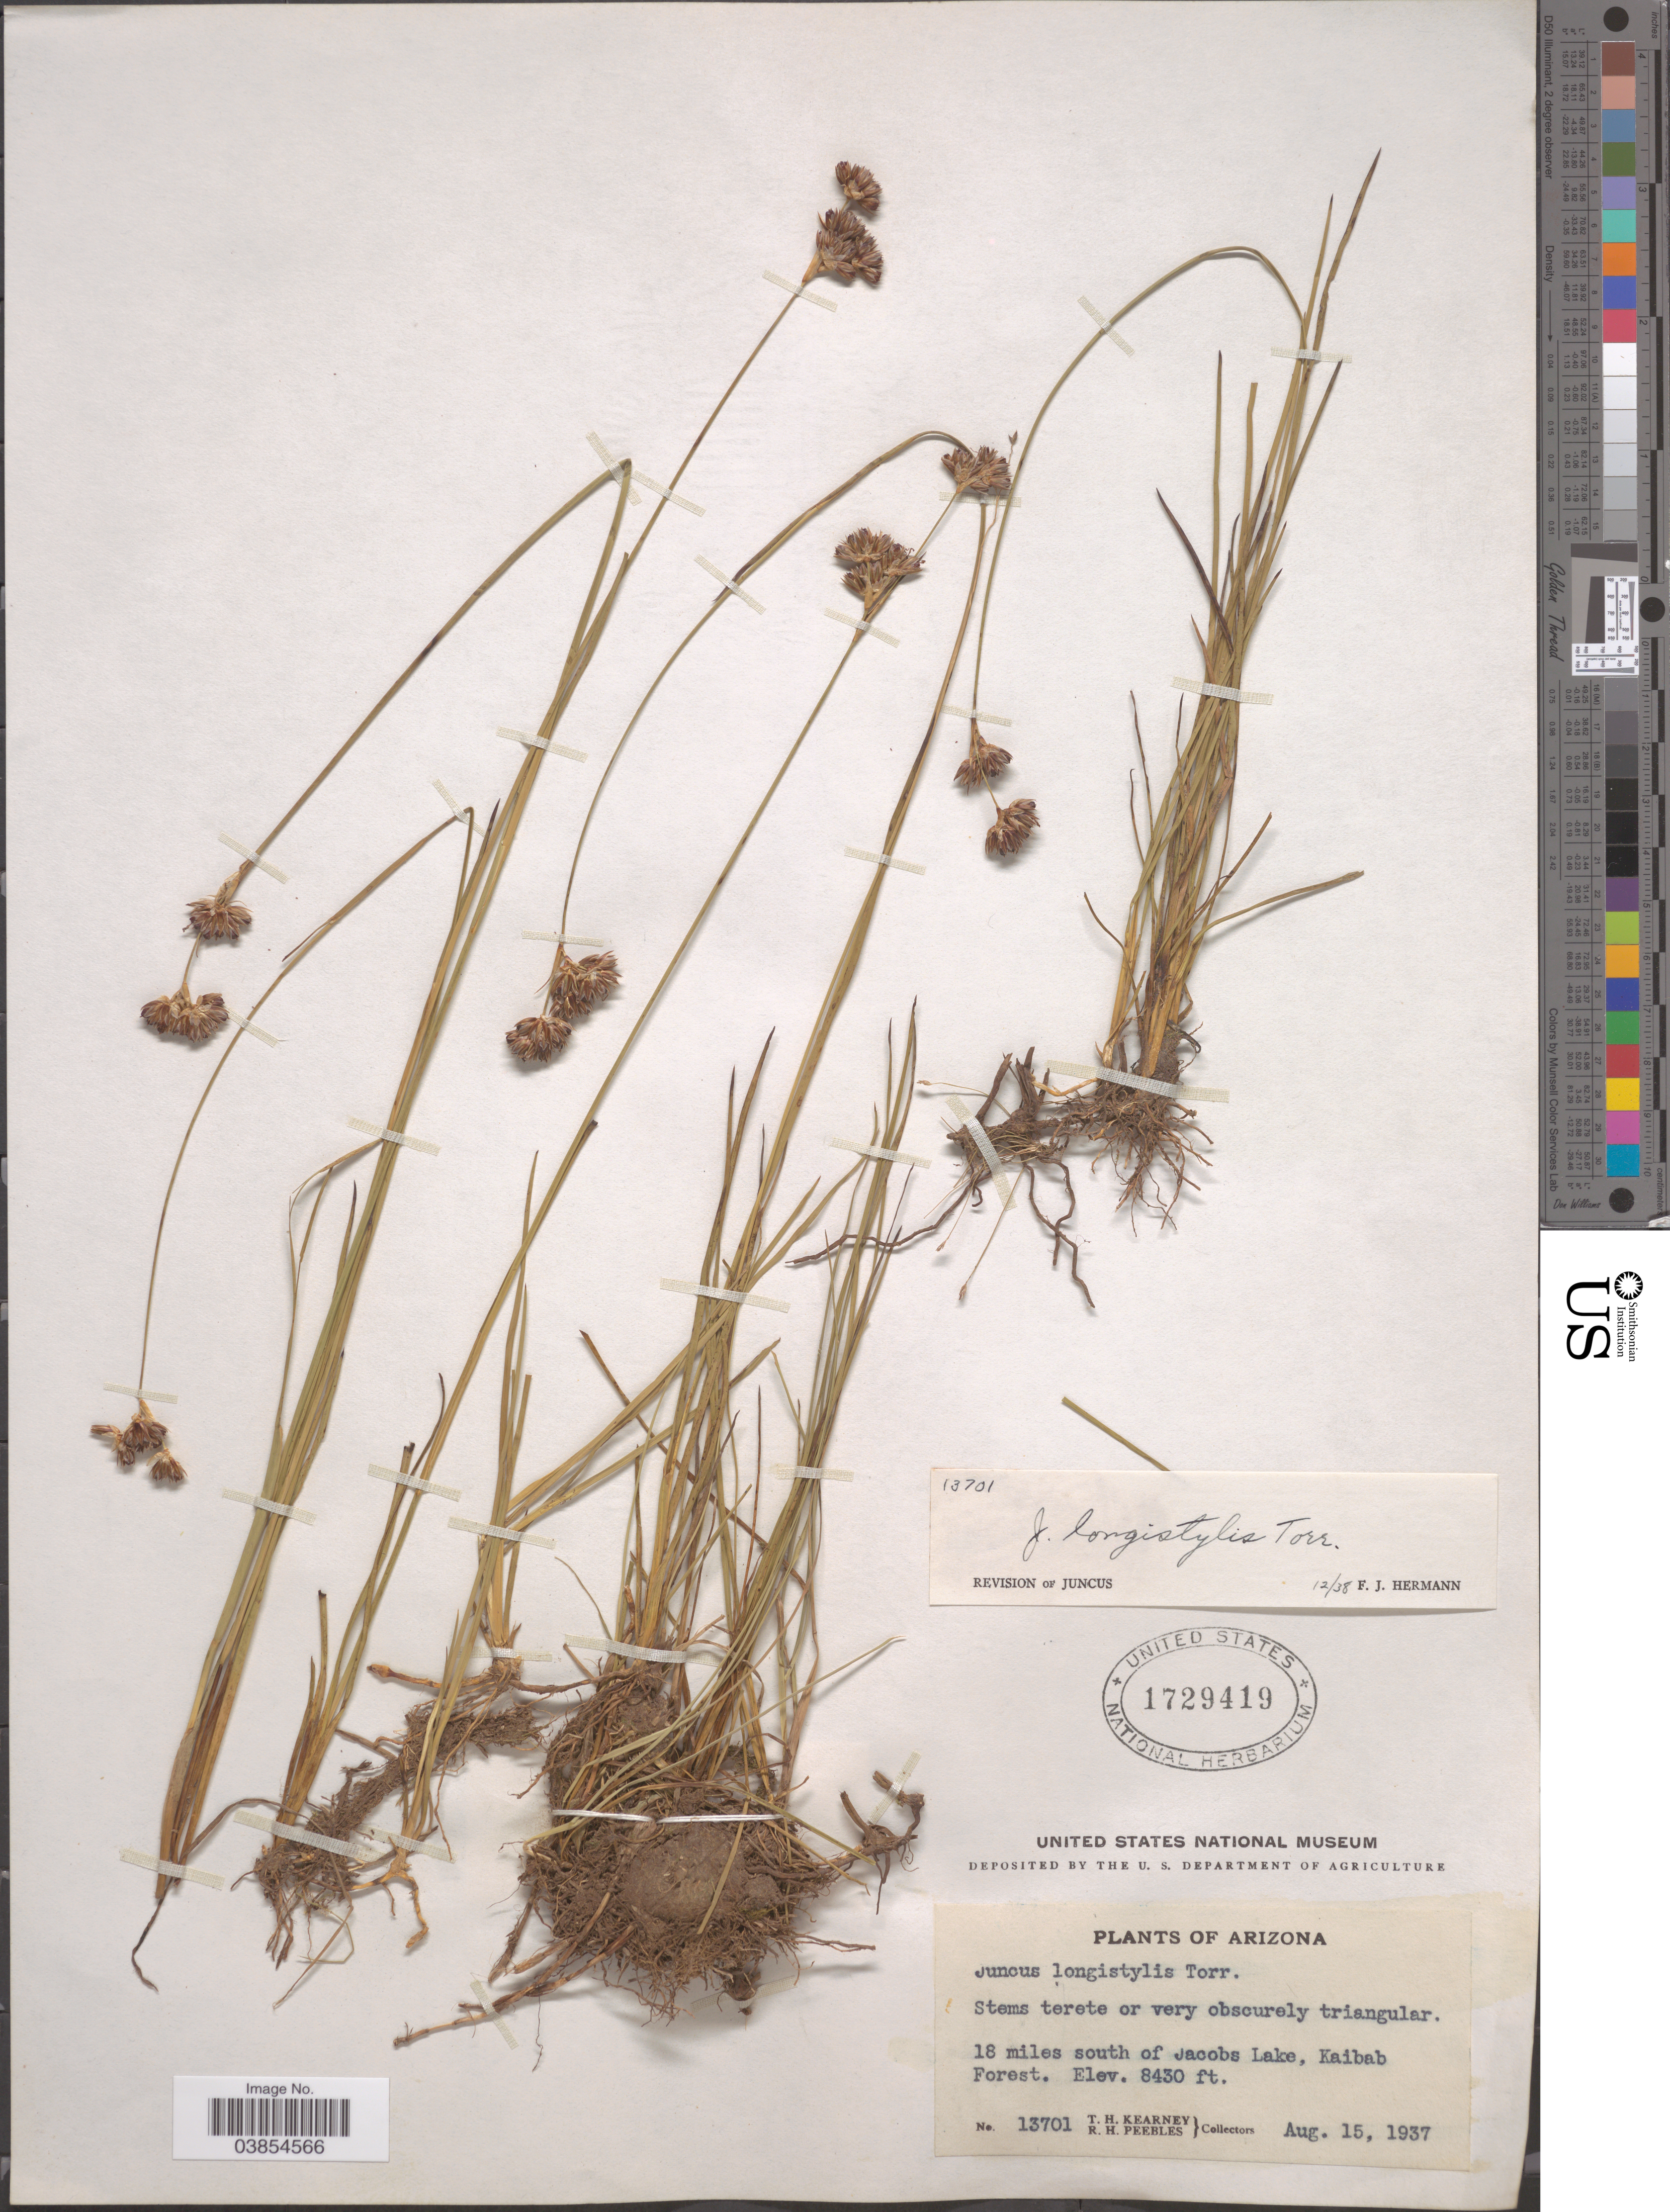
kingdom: Plantae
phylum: Tracheophyta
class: Liliopsida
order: Poales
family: Juncaceae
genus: Juncus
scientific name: Juncus longistylis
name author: Torr.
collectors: T. H. Kearney & R. H. Peebles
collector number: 13701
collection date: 1937-08-15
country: United States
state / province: Arizona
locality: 18 miles south of Jacobs Lake, Kaibab Forest.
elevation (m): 2569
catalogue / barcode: US 1729419